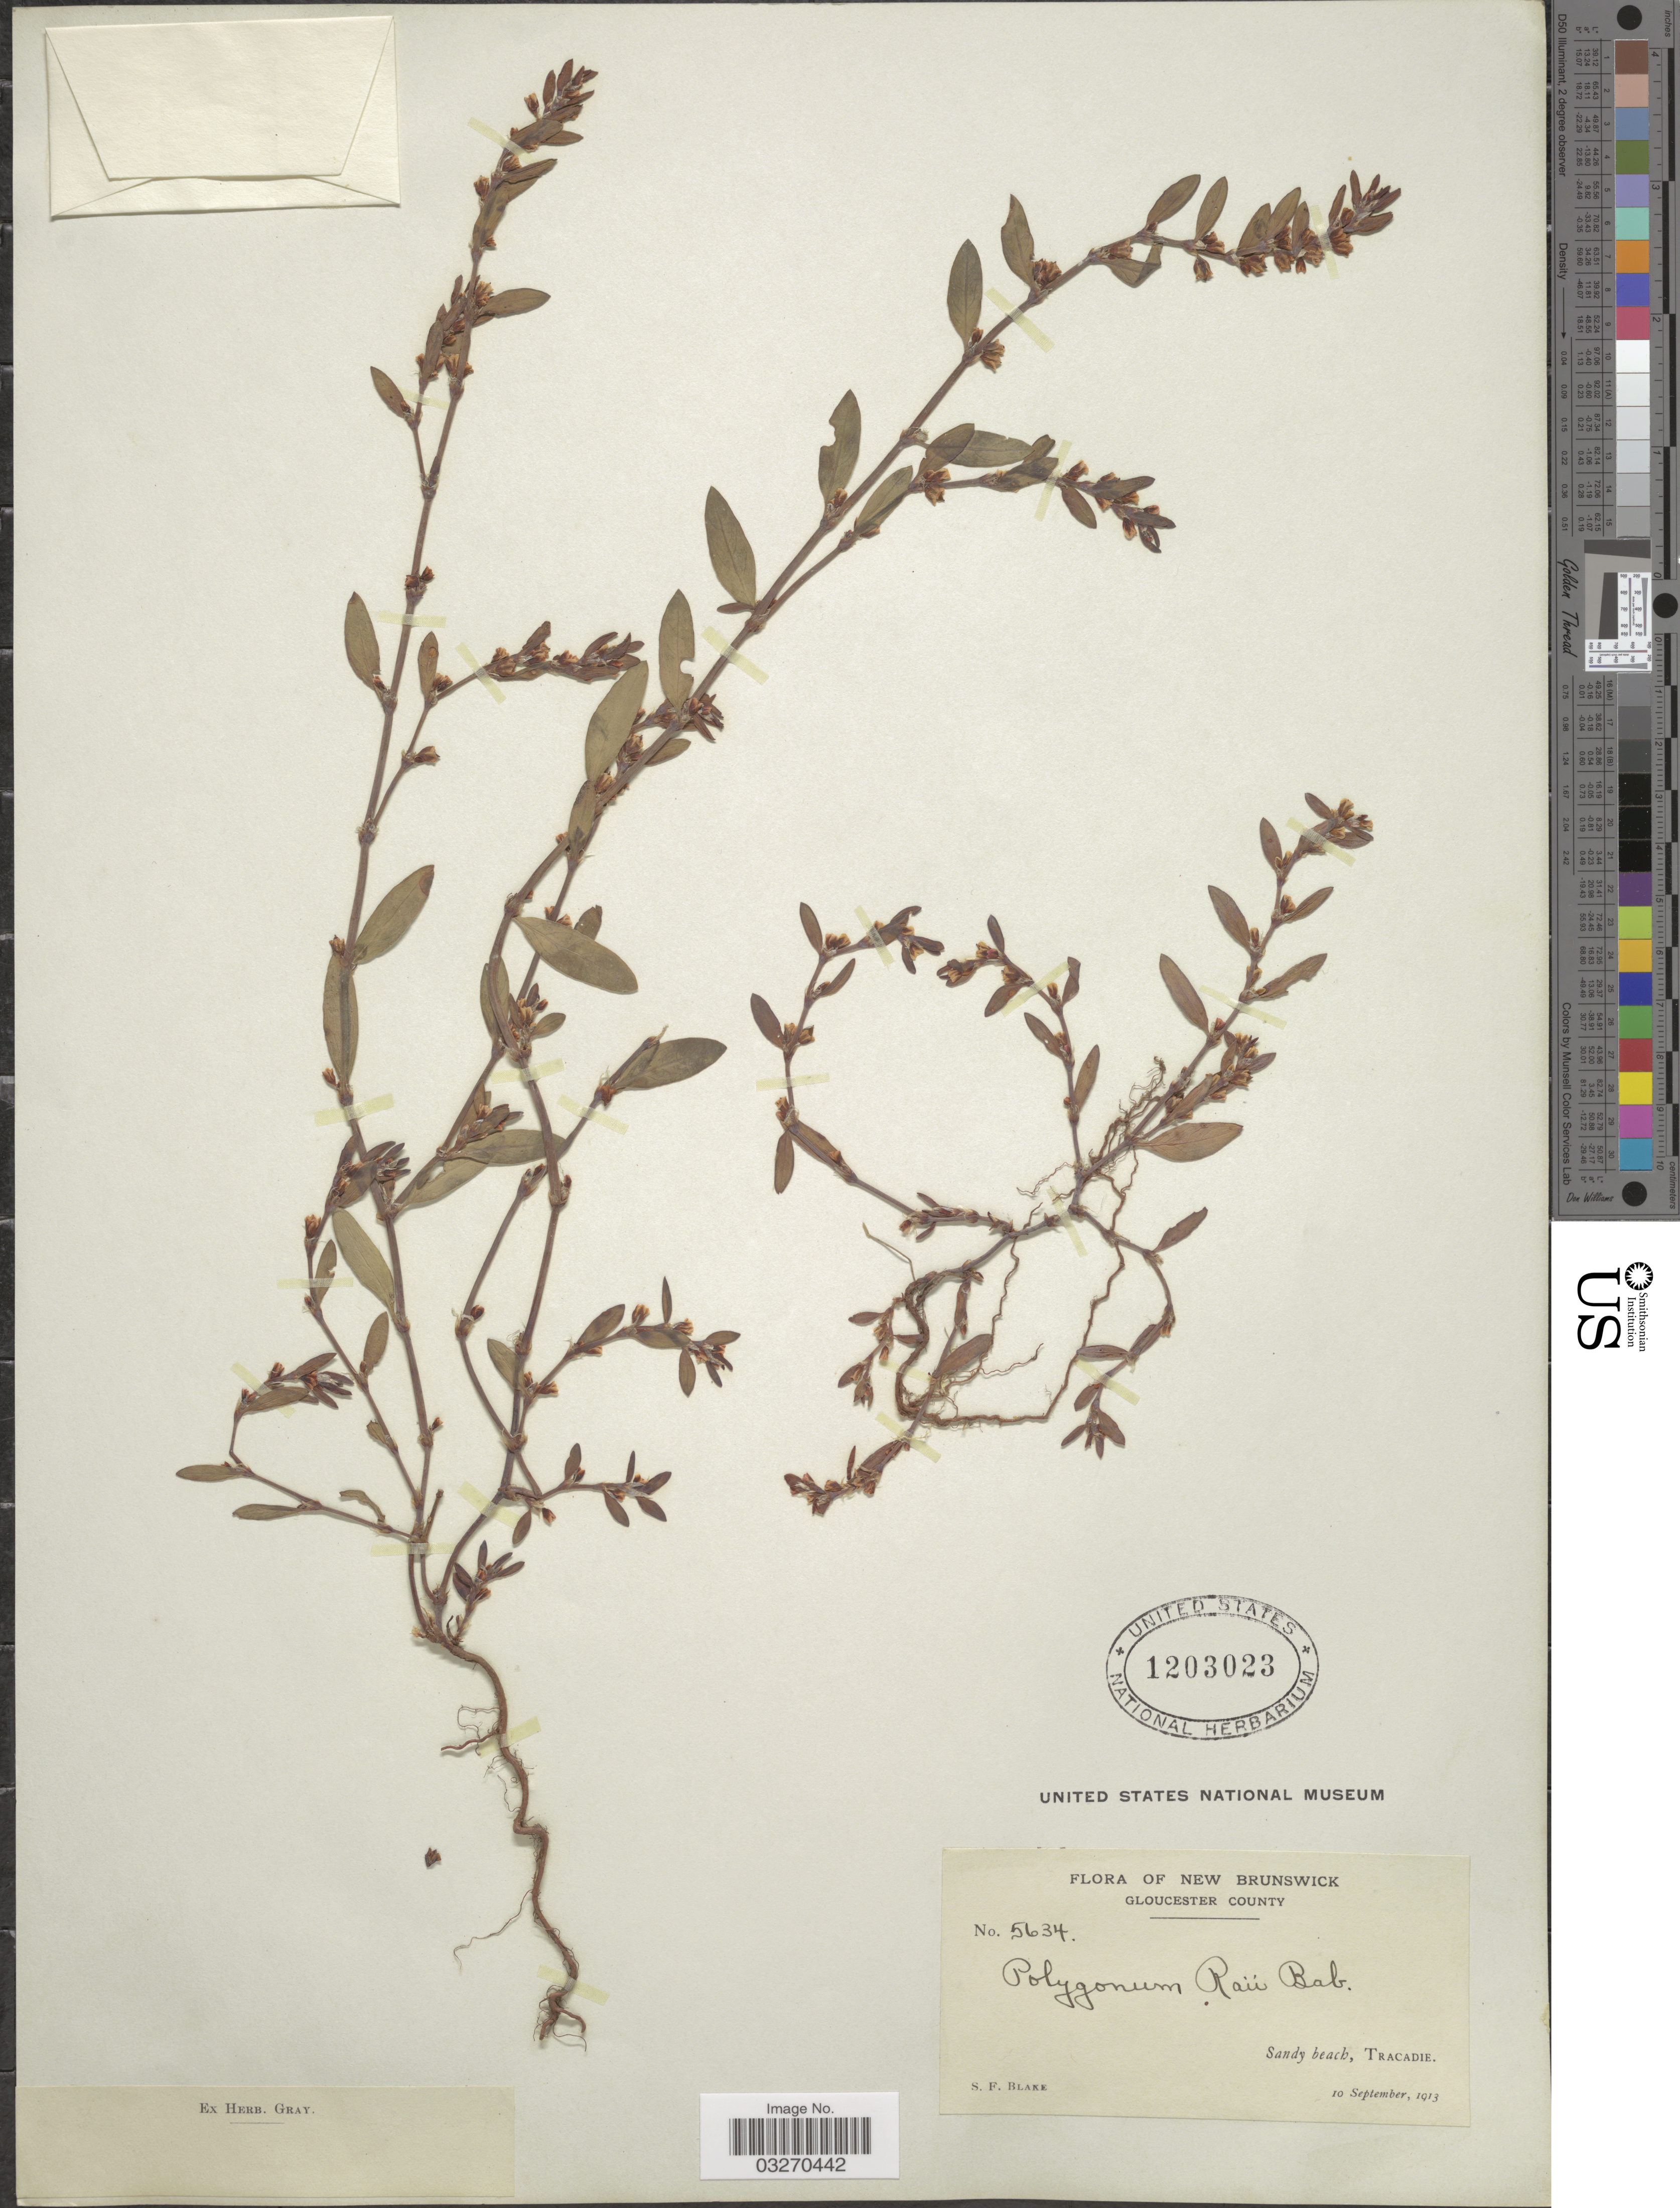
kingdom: Plantae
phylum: Tracheophyta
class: Magnoliopsida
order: Caryophyllales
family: Polygonaceae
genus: Polygonum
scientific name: Polygonum oxyspermum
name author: C.A. Mey. & Bunge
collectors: S. Blake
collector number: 5634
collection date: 1913-09-10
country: Canada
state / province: New Brunswick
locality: Gloucester County. Sandy beach, Tracadie.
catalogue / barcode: US 1203023